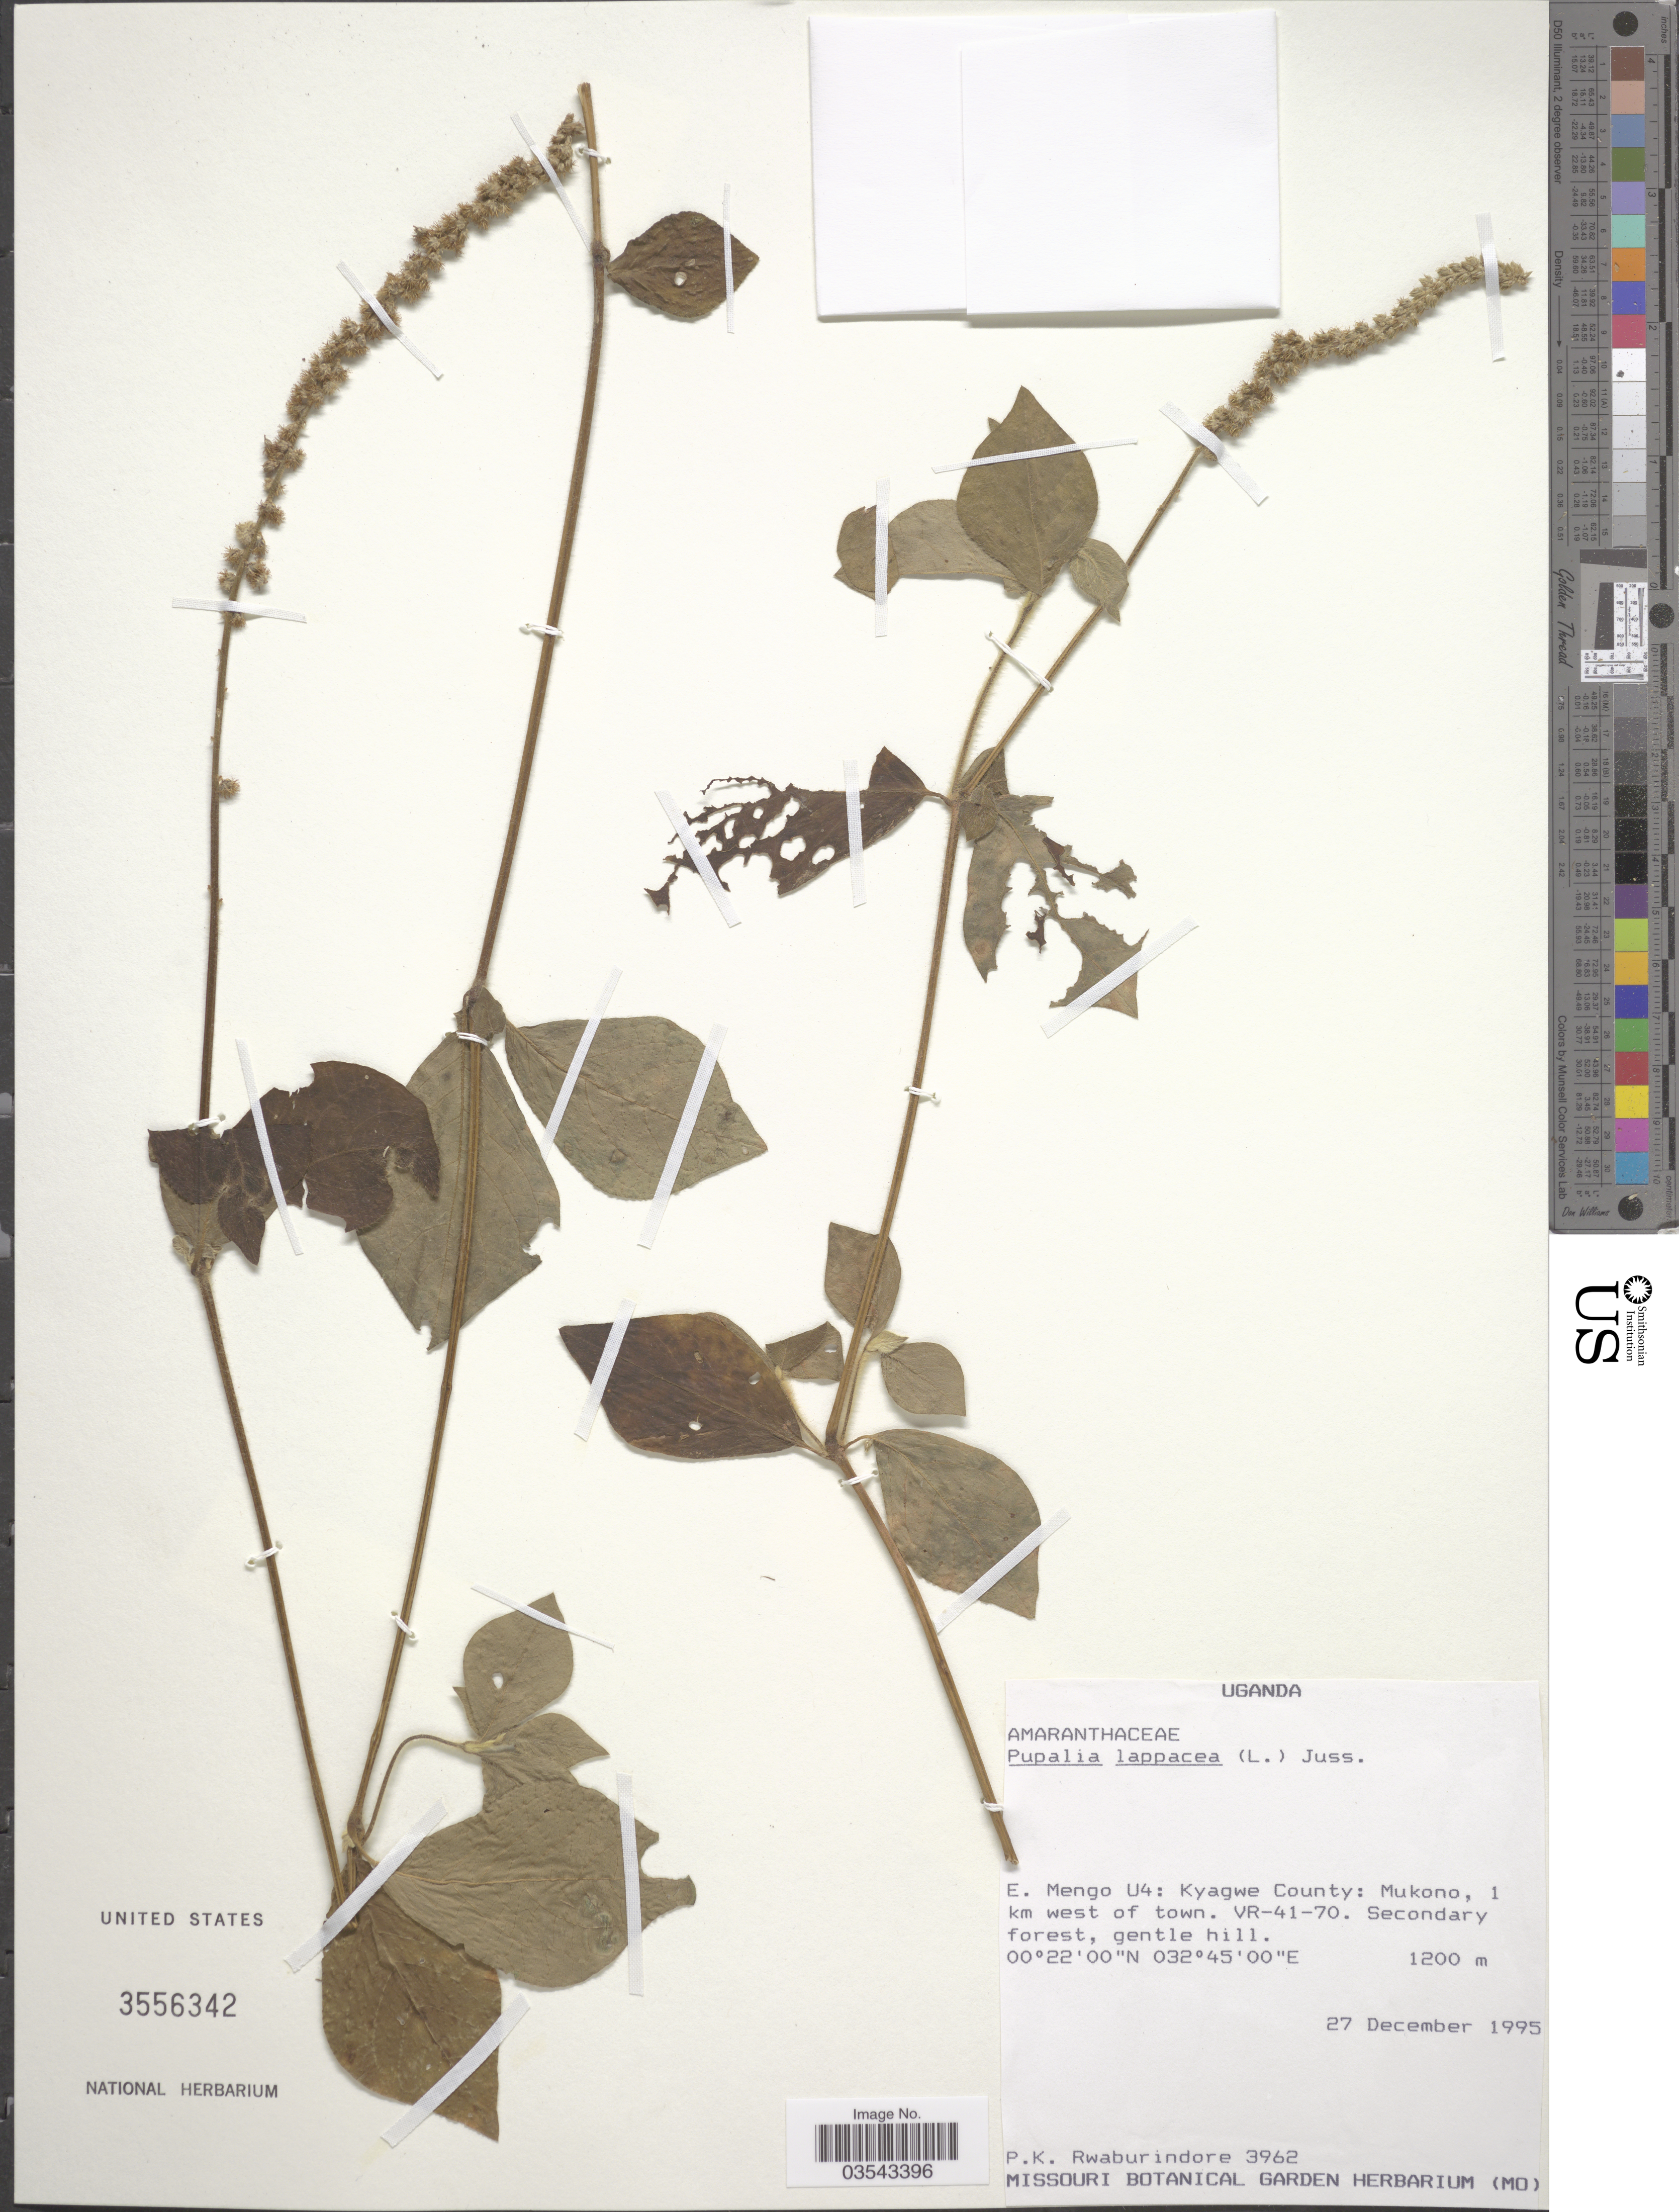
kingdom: Plantae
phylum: Tracheophyta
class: Magnoliopsida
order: Caryophyllales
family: Amaranthaceae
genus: Pupalia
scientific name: Pupalia lappacea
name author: (L.) A. Juss.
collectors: P. Rwaburindore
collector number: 3962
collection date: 1995-12-27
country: Uganda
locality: E. Mengo U4: Kyagwe County: Mukono, 1 km west of town. VR-41-70.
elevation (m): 1200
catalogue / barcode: US 3556342